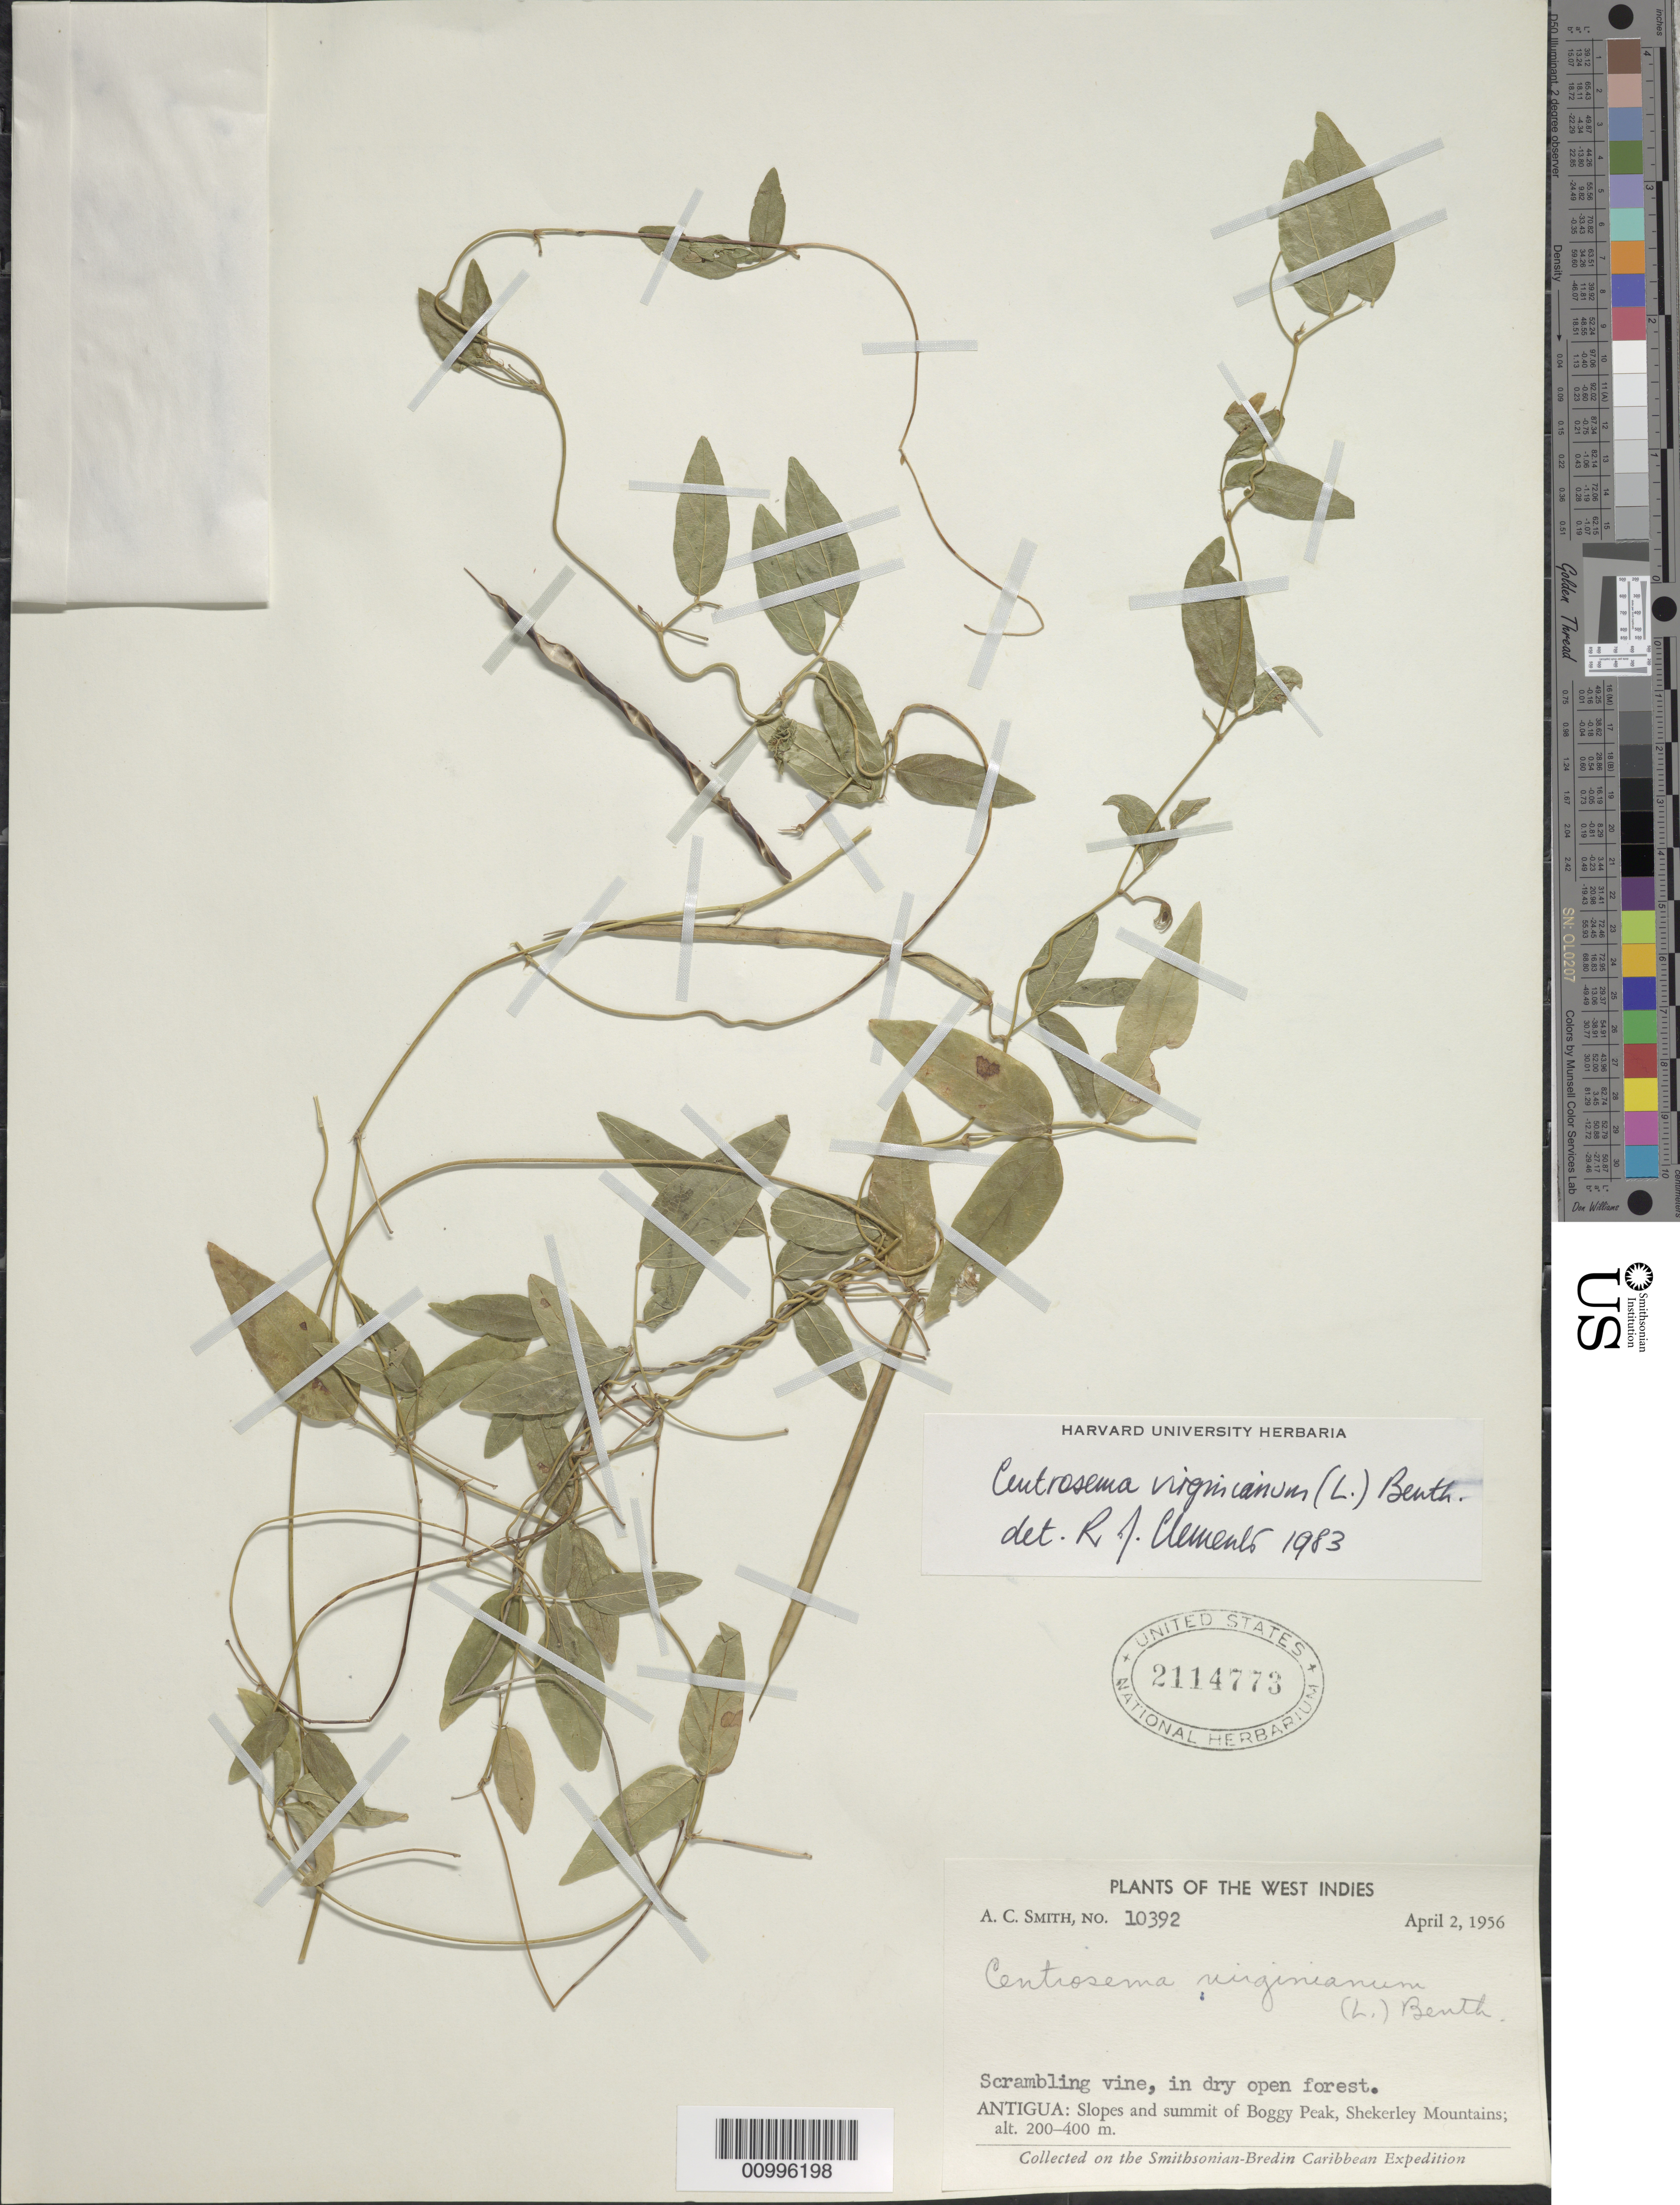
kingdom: Plantae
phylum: Tracheophyta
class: Magnoliopsida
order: Fabales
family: Fabaceae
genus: Centrosema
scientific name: Centrosema virginianum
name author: (L.) Benth.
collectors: A. C. Smith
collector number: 10392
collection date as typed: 02 Apr 1956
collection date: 1956-04-02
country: Antigua and Barbuda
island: Antigua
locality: Slopes and summit of Boggy Peak, Shekerley Mt.;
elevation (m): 200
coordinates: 0 N, 0 E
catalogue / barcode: US 2114773